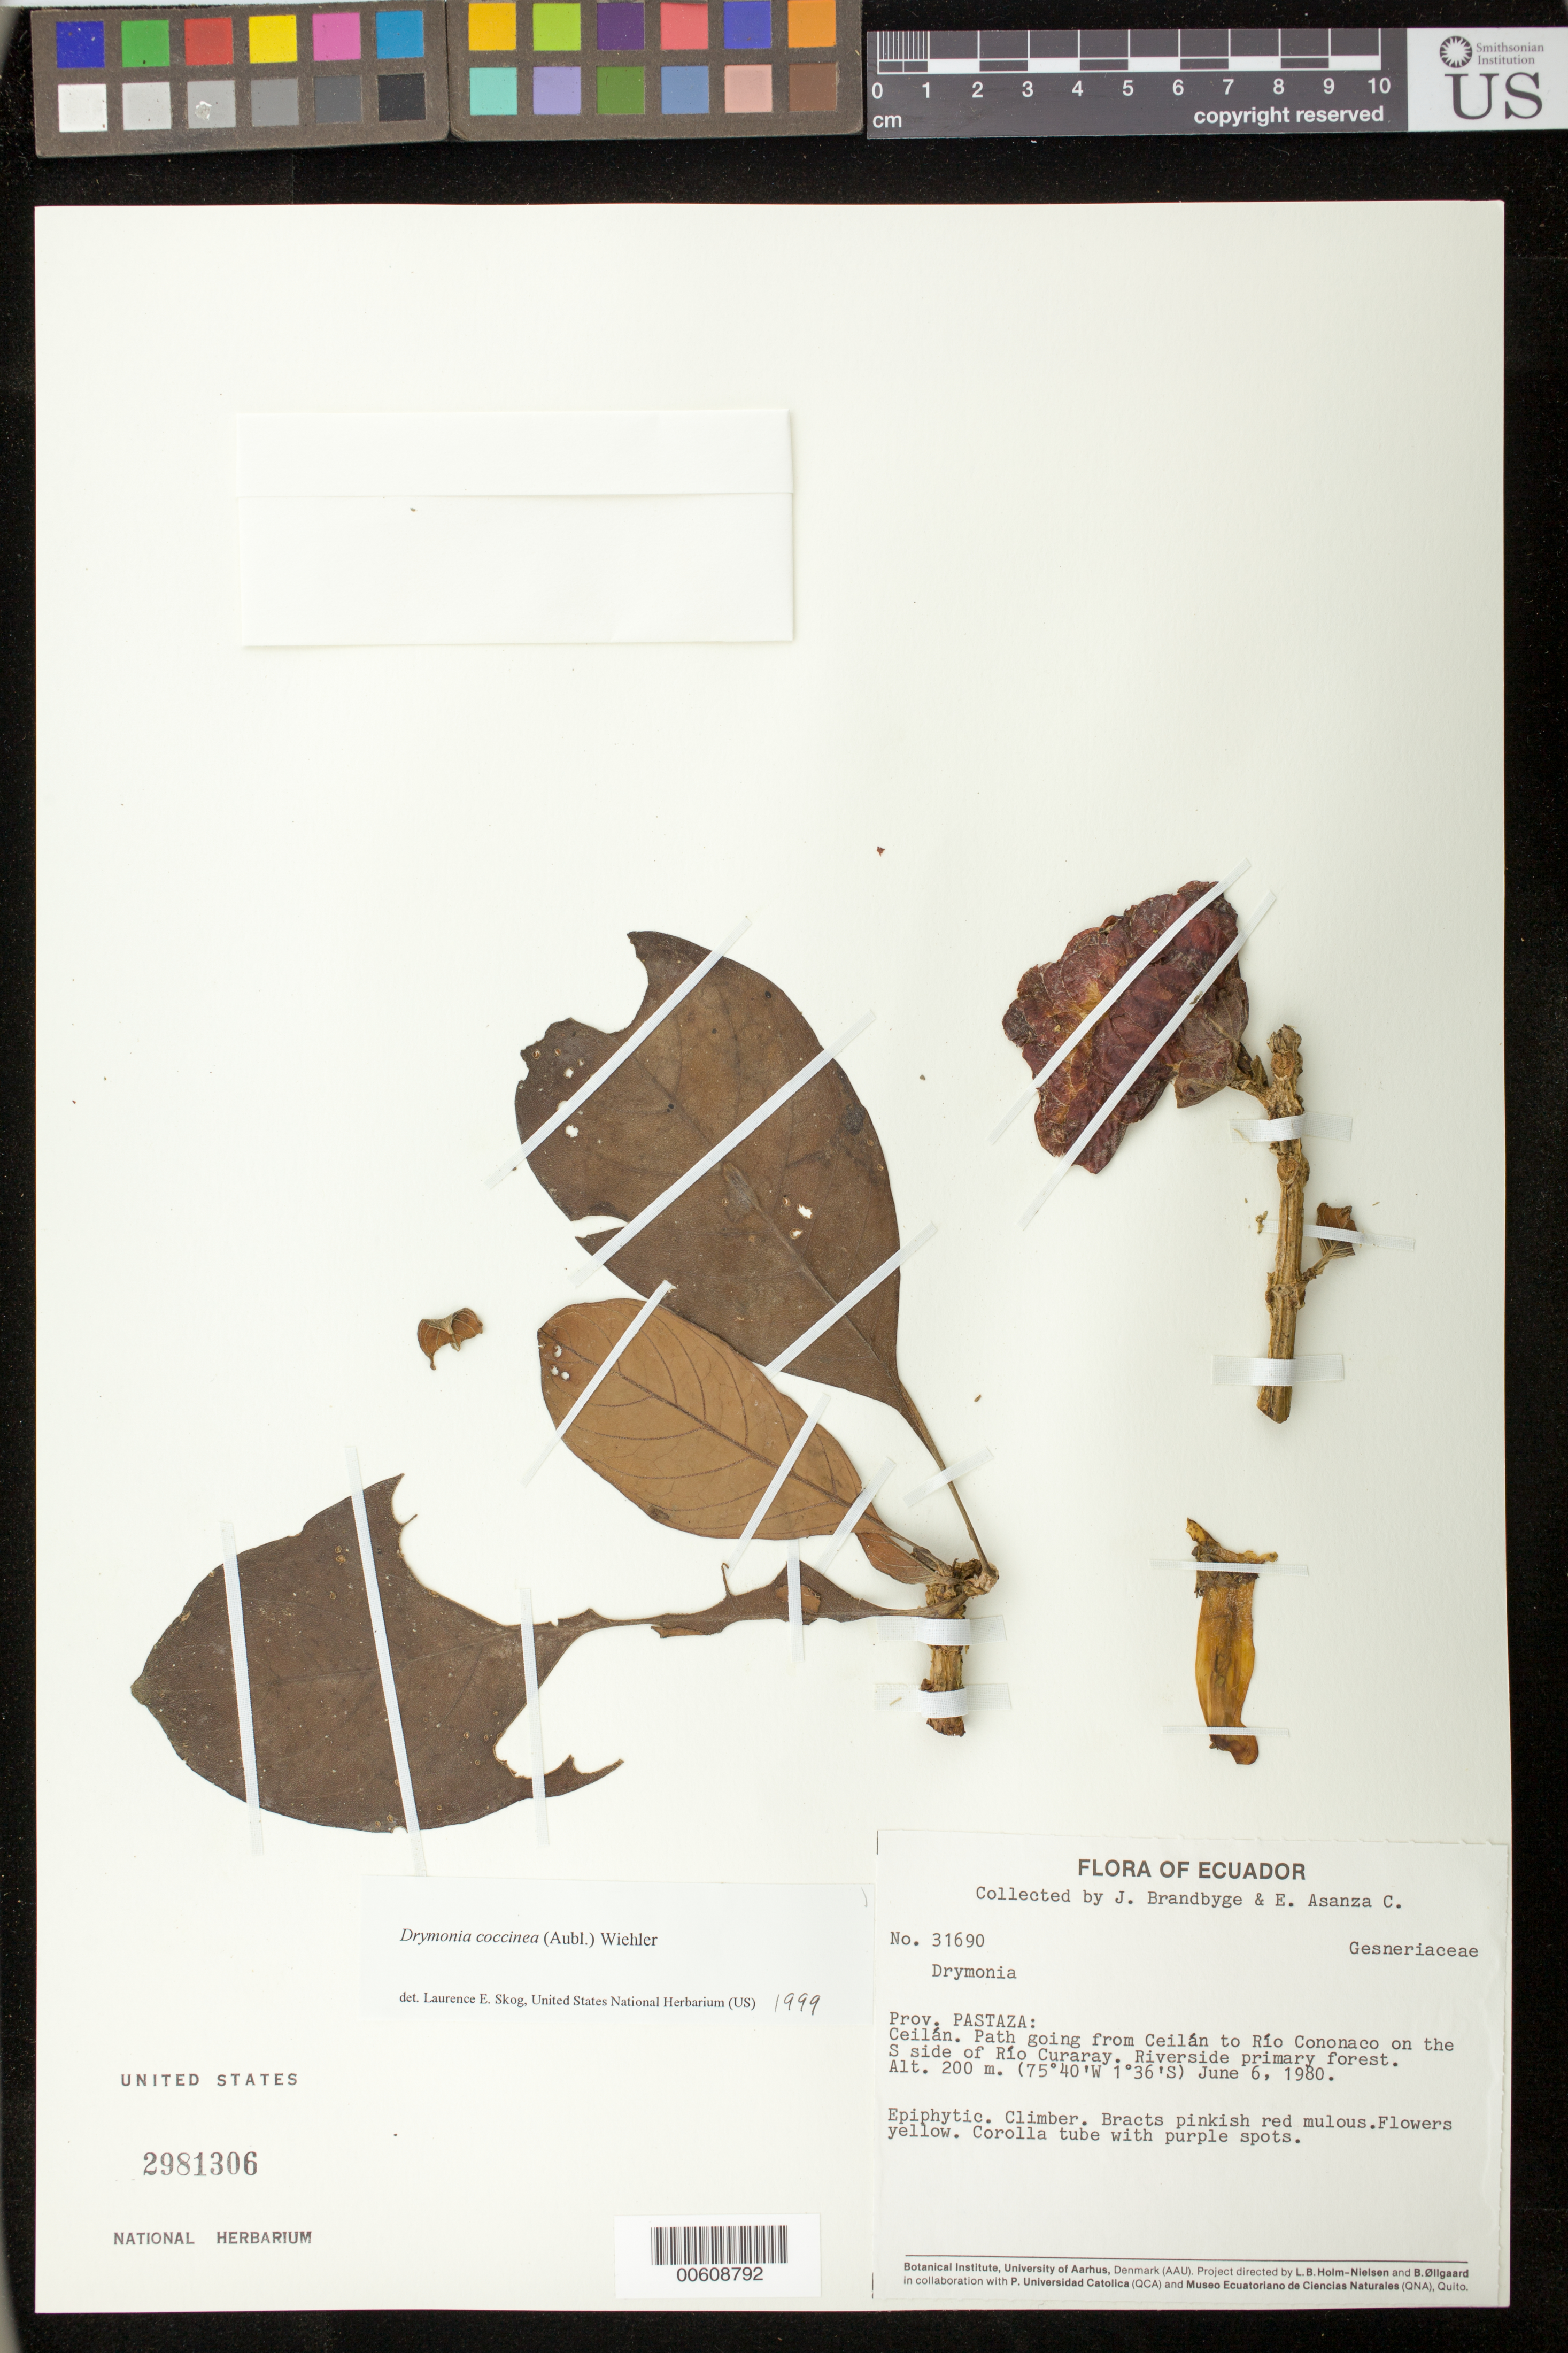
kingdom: Plantae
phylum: Tracheophyta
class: Magnoliopsida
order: Lamiales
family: Gesneriaceae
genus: Drymonia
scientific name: Drymonia coccinea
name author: (Aubl.) Wiehler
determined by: Skog, Laurence E.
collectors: J. Brandbyge & E. Asanza C.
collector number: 31690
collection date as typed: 06 Jun 1980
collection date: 1980-06-06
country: Ecuador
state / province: Pastaza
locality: Ceilán; path going from Ceilán to Río Cononaco on the S side of Río Curaray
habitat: Riverside primary forest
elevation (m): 200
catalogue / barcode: US 2981306